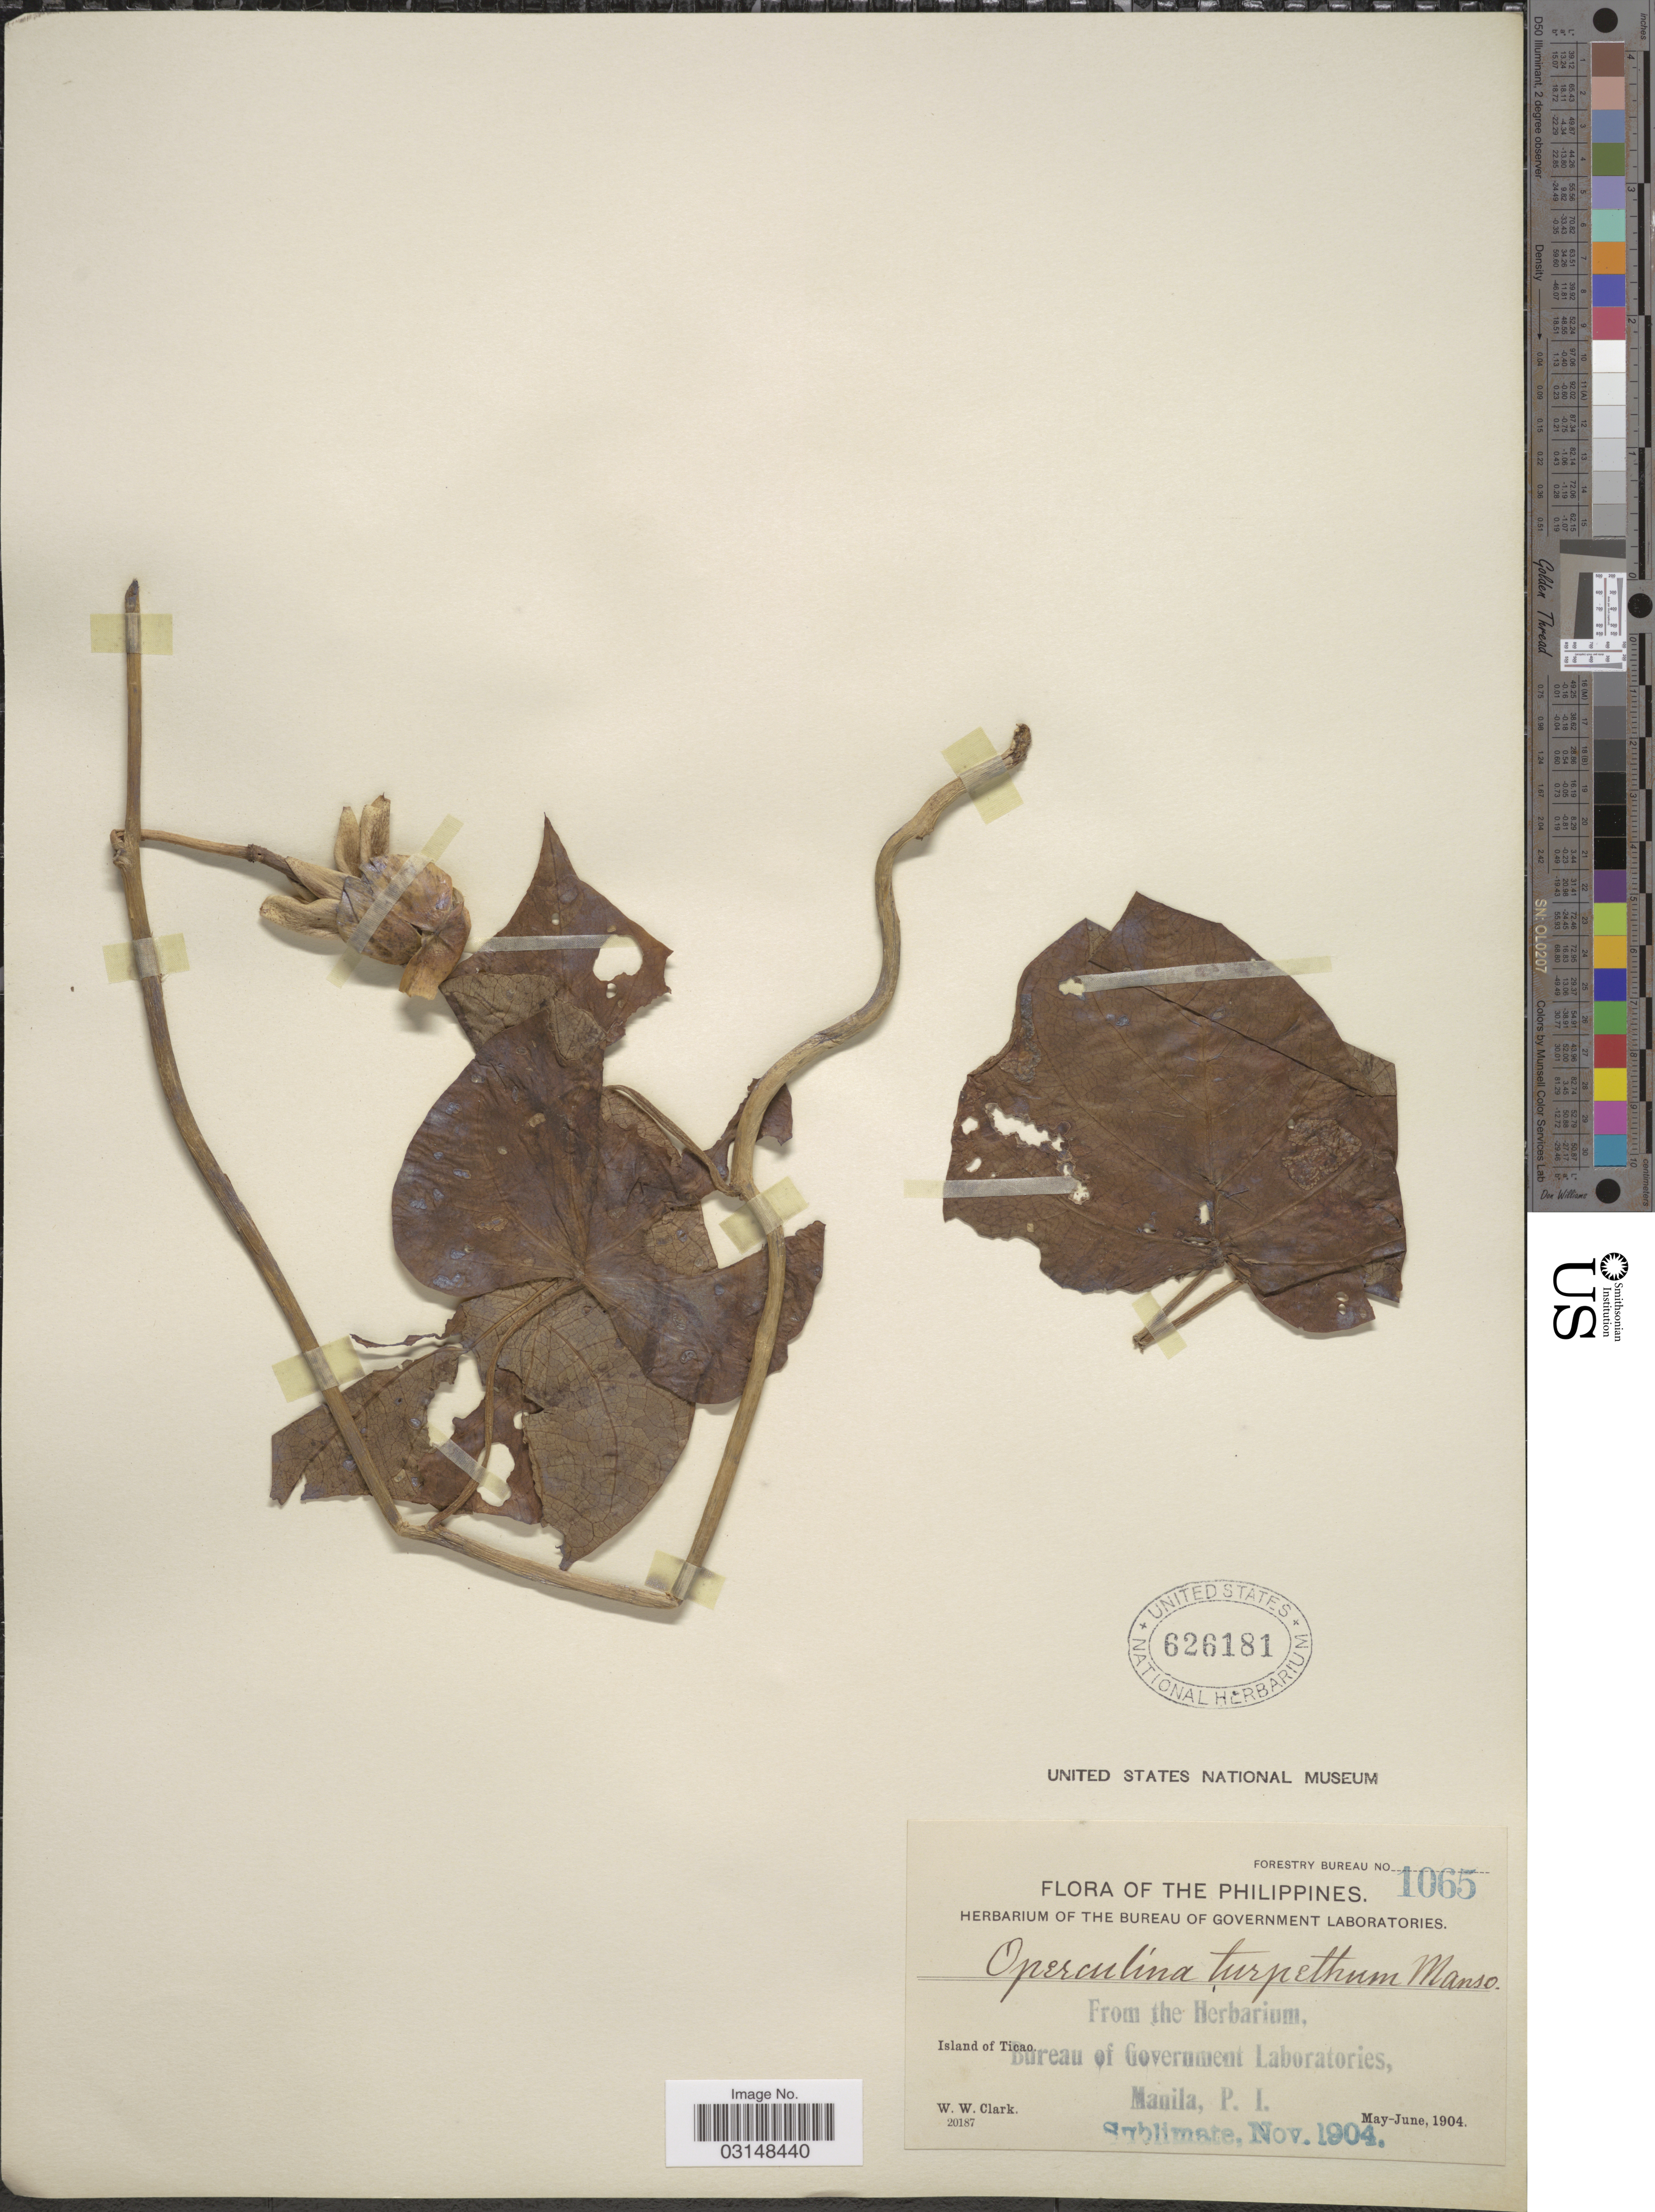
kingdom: Plantae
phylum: Tracheophyta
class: Magnoliopsida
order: Solanales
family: Convolvulaceae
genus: Operculina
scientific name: Operculina turpethum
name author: (L.) Silva Manso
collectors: W. W. Clark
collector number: Forestry Bureau 1065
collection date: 1904-05/1904-06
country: Philippines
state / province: Bicol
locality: Island of Ticao.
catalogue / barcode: US 626181